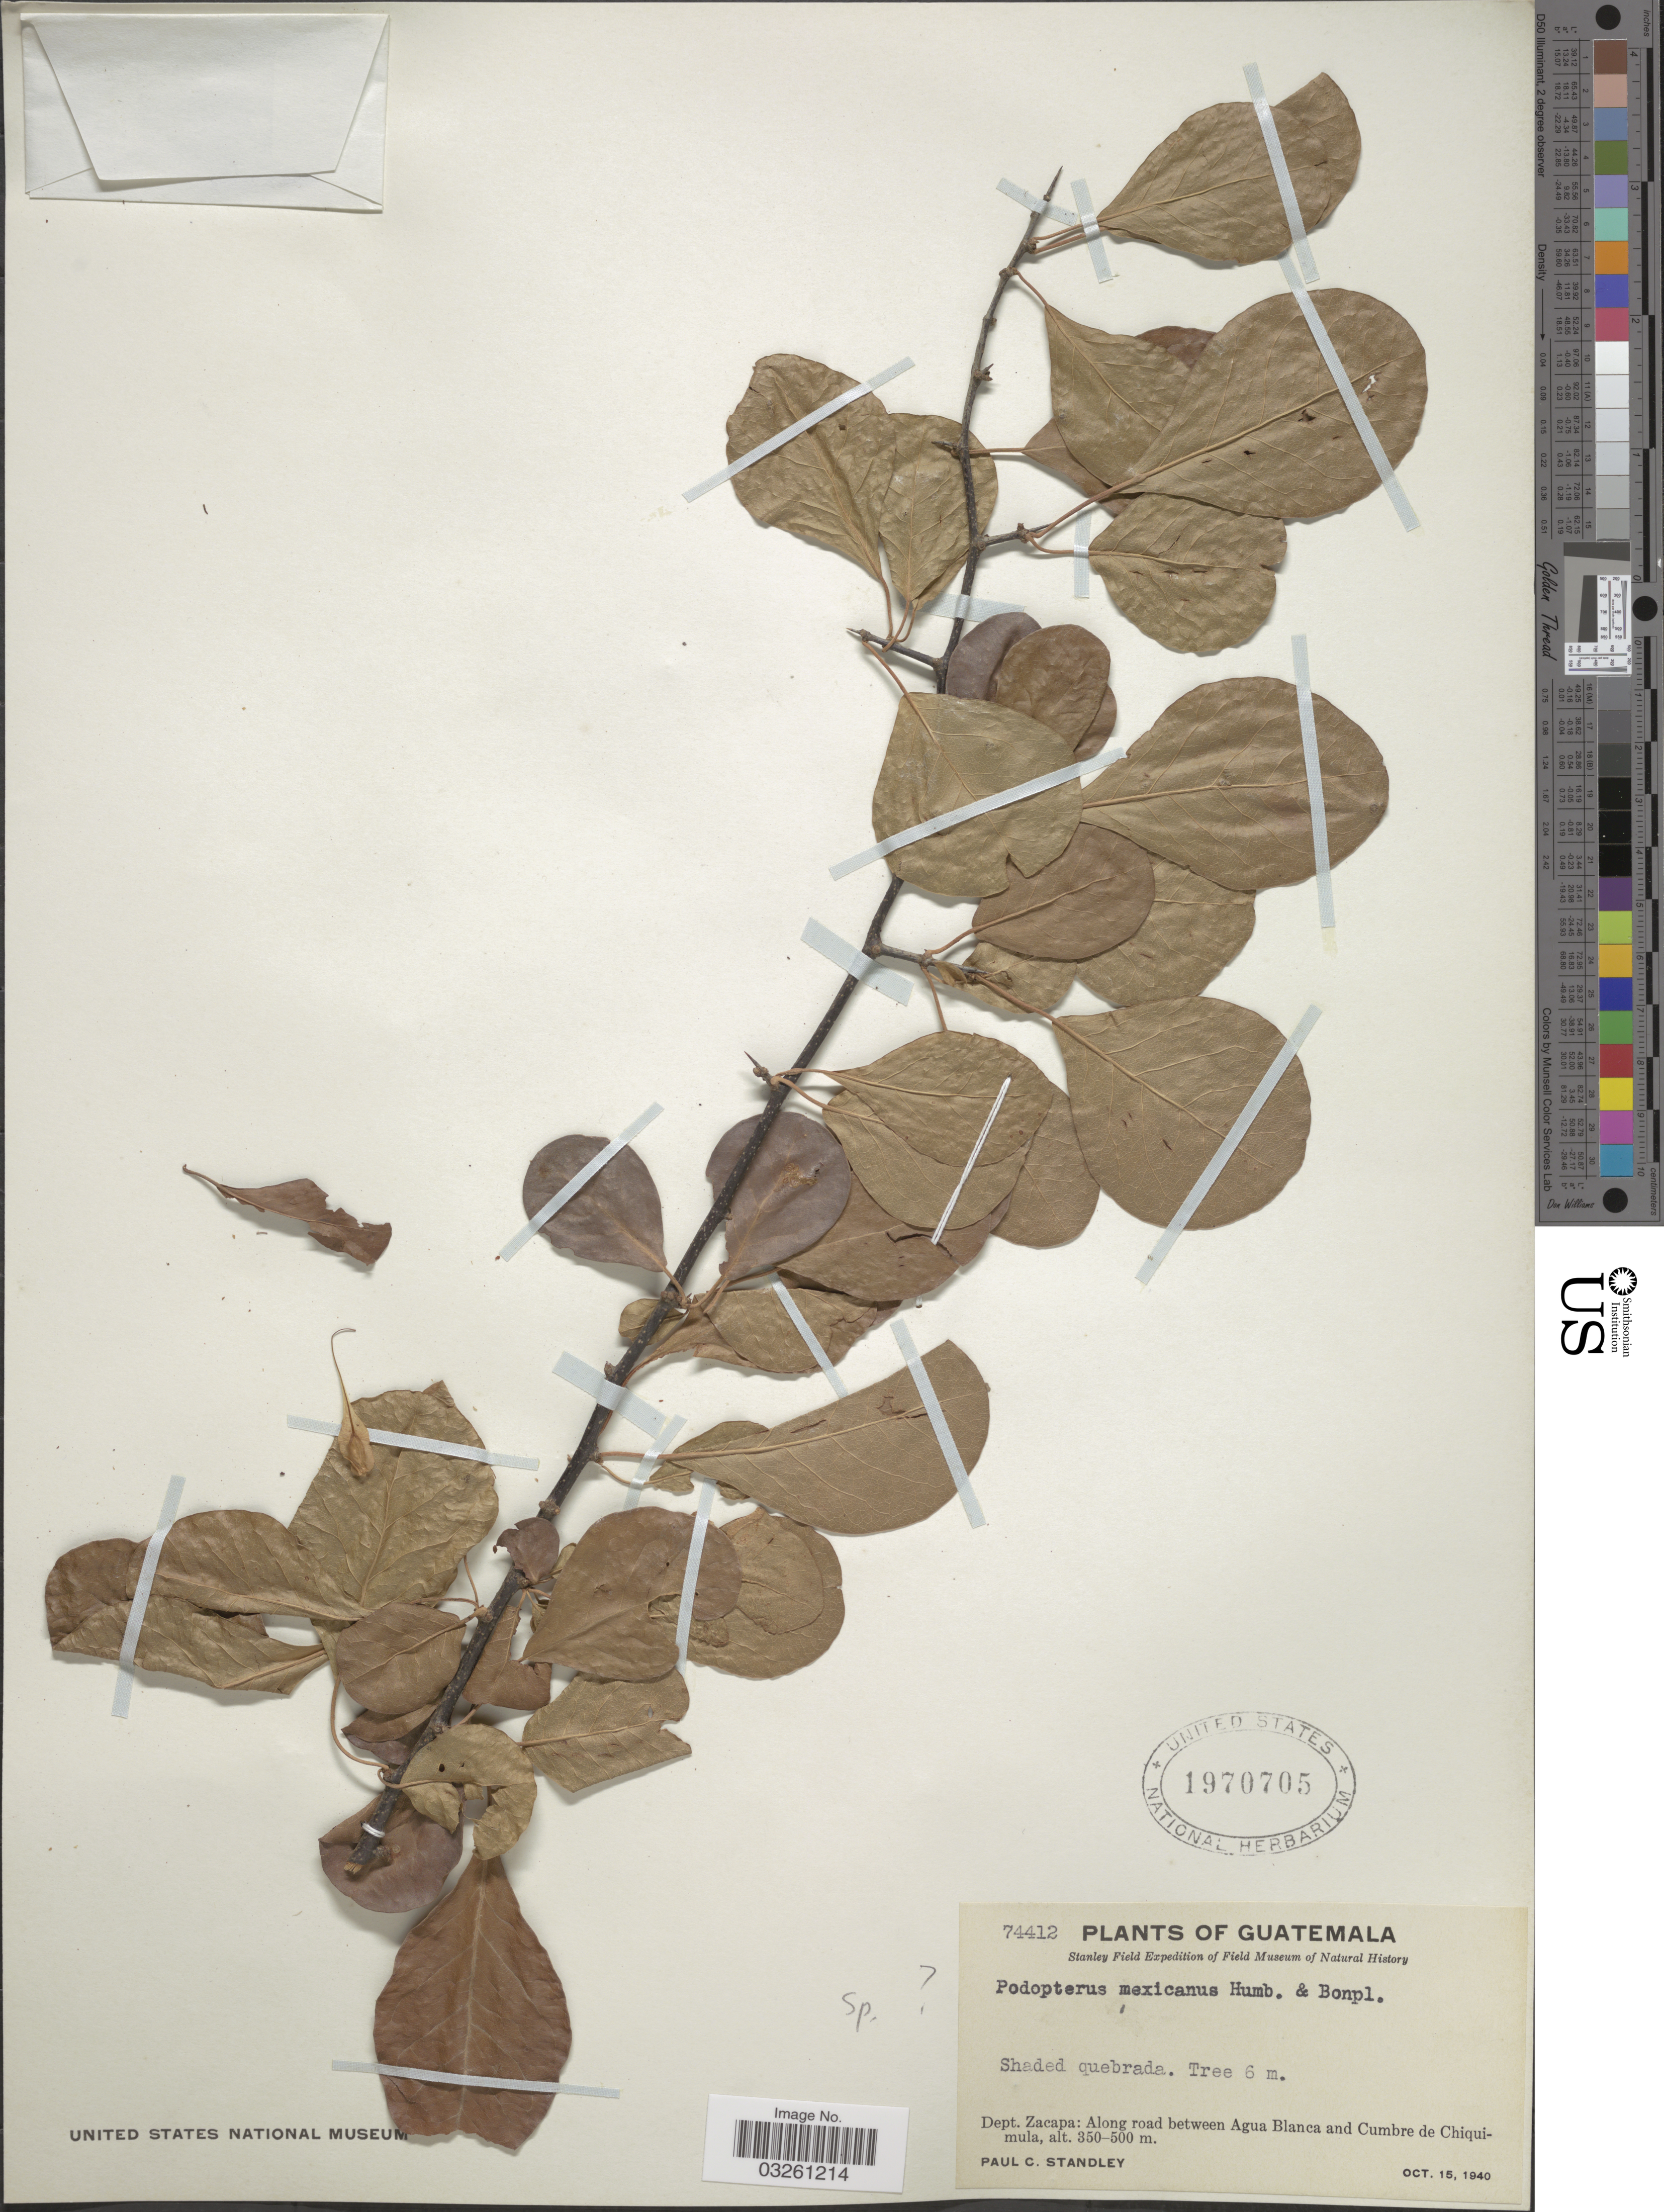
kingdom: Plantae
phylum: Tracheophyta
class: Magnoliopsida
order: Caryophyllales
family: Polygonaceae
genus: Podopterus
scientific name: Podopterus mexicanus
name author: Bonpl.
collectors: P. C. Standley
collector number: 74412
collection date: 1940-10-15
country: Guatemala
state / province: Zacapa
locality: Dept. Zacapa: Along road between Agua Blanca and Cumbre de Chiquimula.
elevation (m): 350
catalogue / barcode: US 1970705